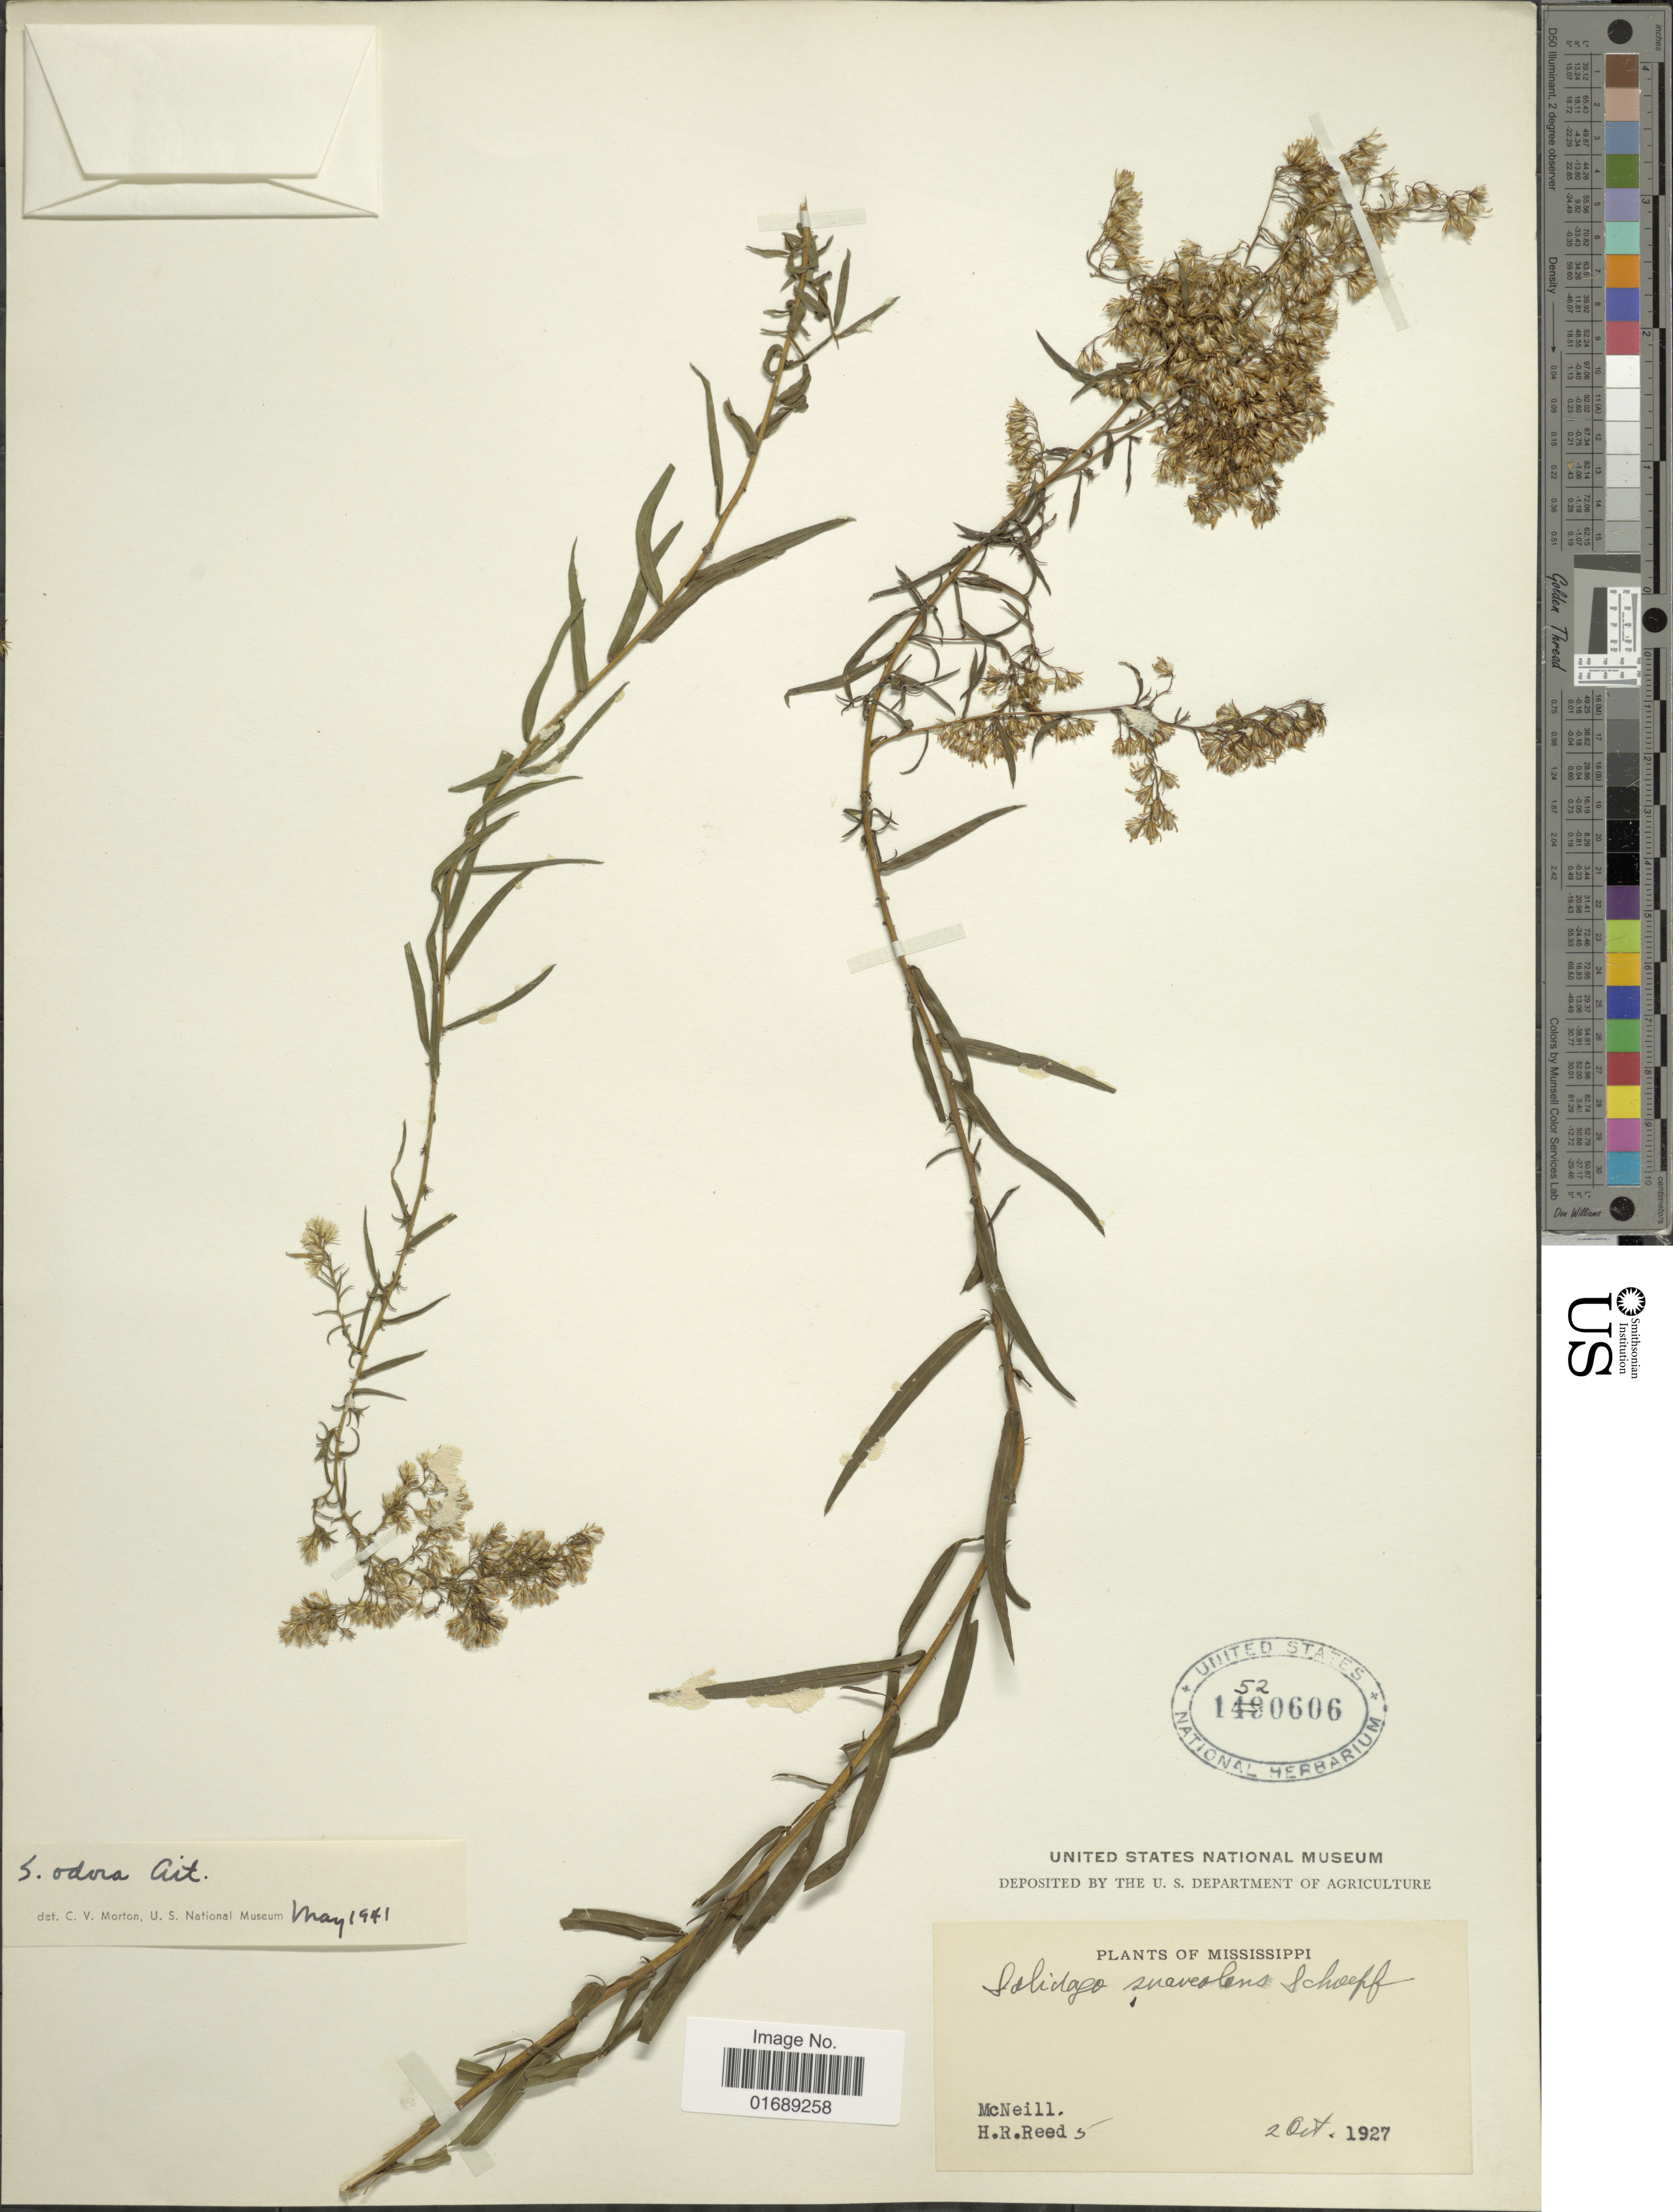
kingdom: Plantae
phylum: Tracheophyta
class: Magnoliopsida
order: Asterales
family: Asteraceae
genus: Solidago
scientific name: Solidago odora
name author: Aiton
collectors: McNeill & H. Reed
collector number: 5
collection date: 1927-10-02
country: United States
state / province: Mississippi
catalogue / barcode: US 1520606